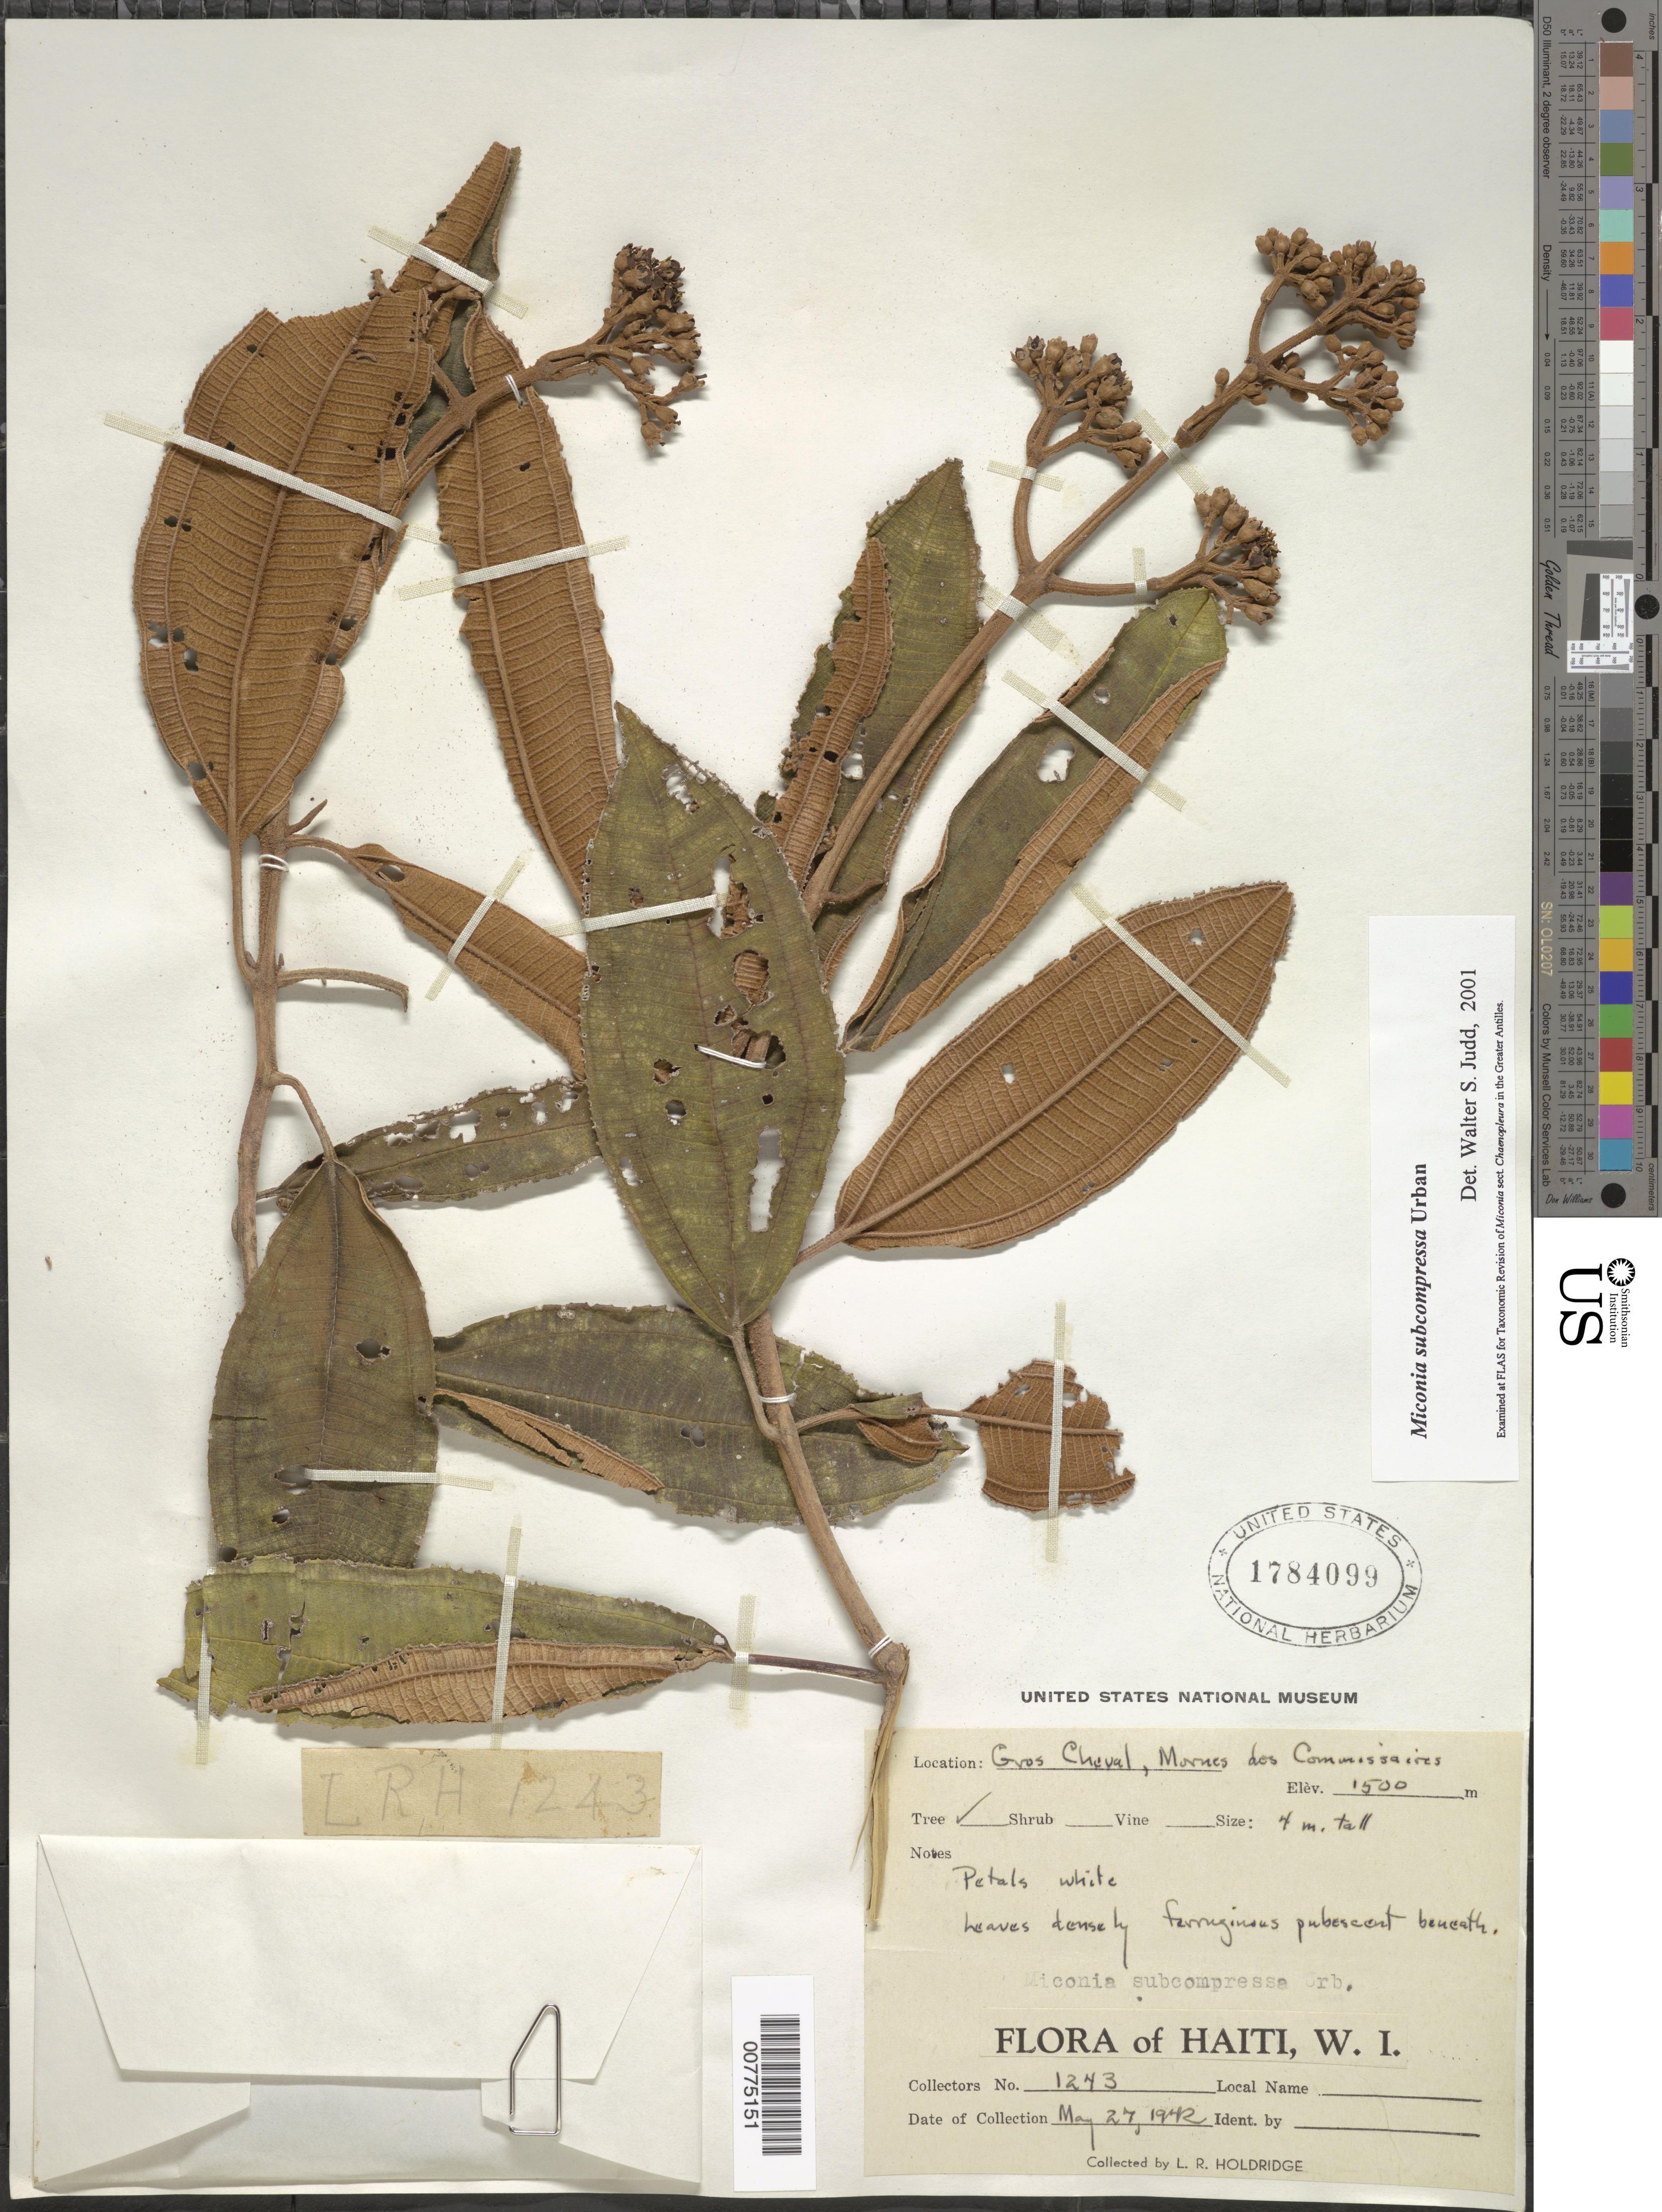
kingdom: Plantae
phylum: Tracheophyta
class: Magnoliopsida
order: Myrtales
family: Melastomataceae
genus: Miconia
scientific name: Miconia subcompressa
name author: Urb.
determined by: Judd, Walter S.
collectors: L. Holdridge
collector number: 1243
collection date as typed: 27 May 1942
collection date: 1942-05-27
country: Haiti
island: Hispaniola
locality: Gros Cheval, Mornes des Commissaires.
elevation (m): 1500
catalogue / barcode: US 1784099